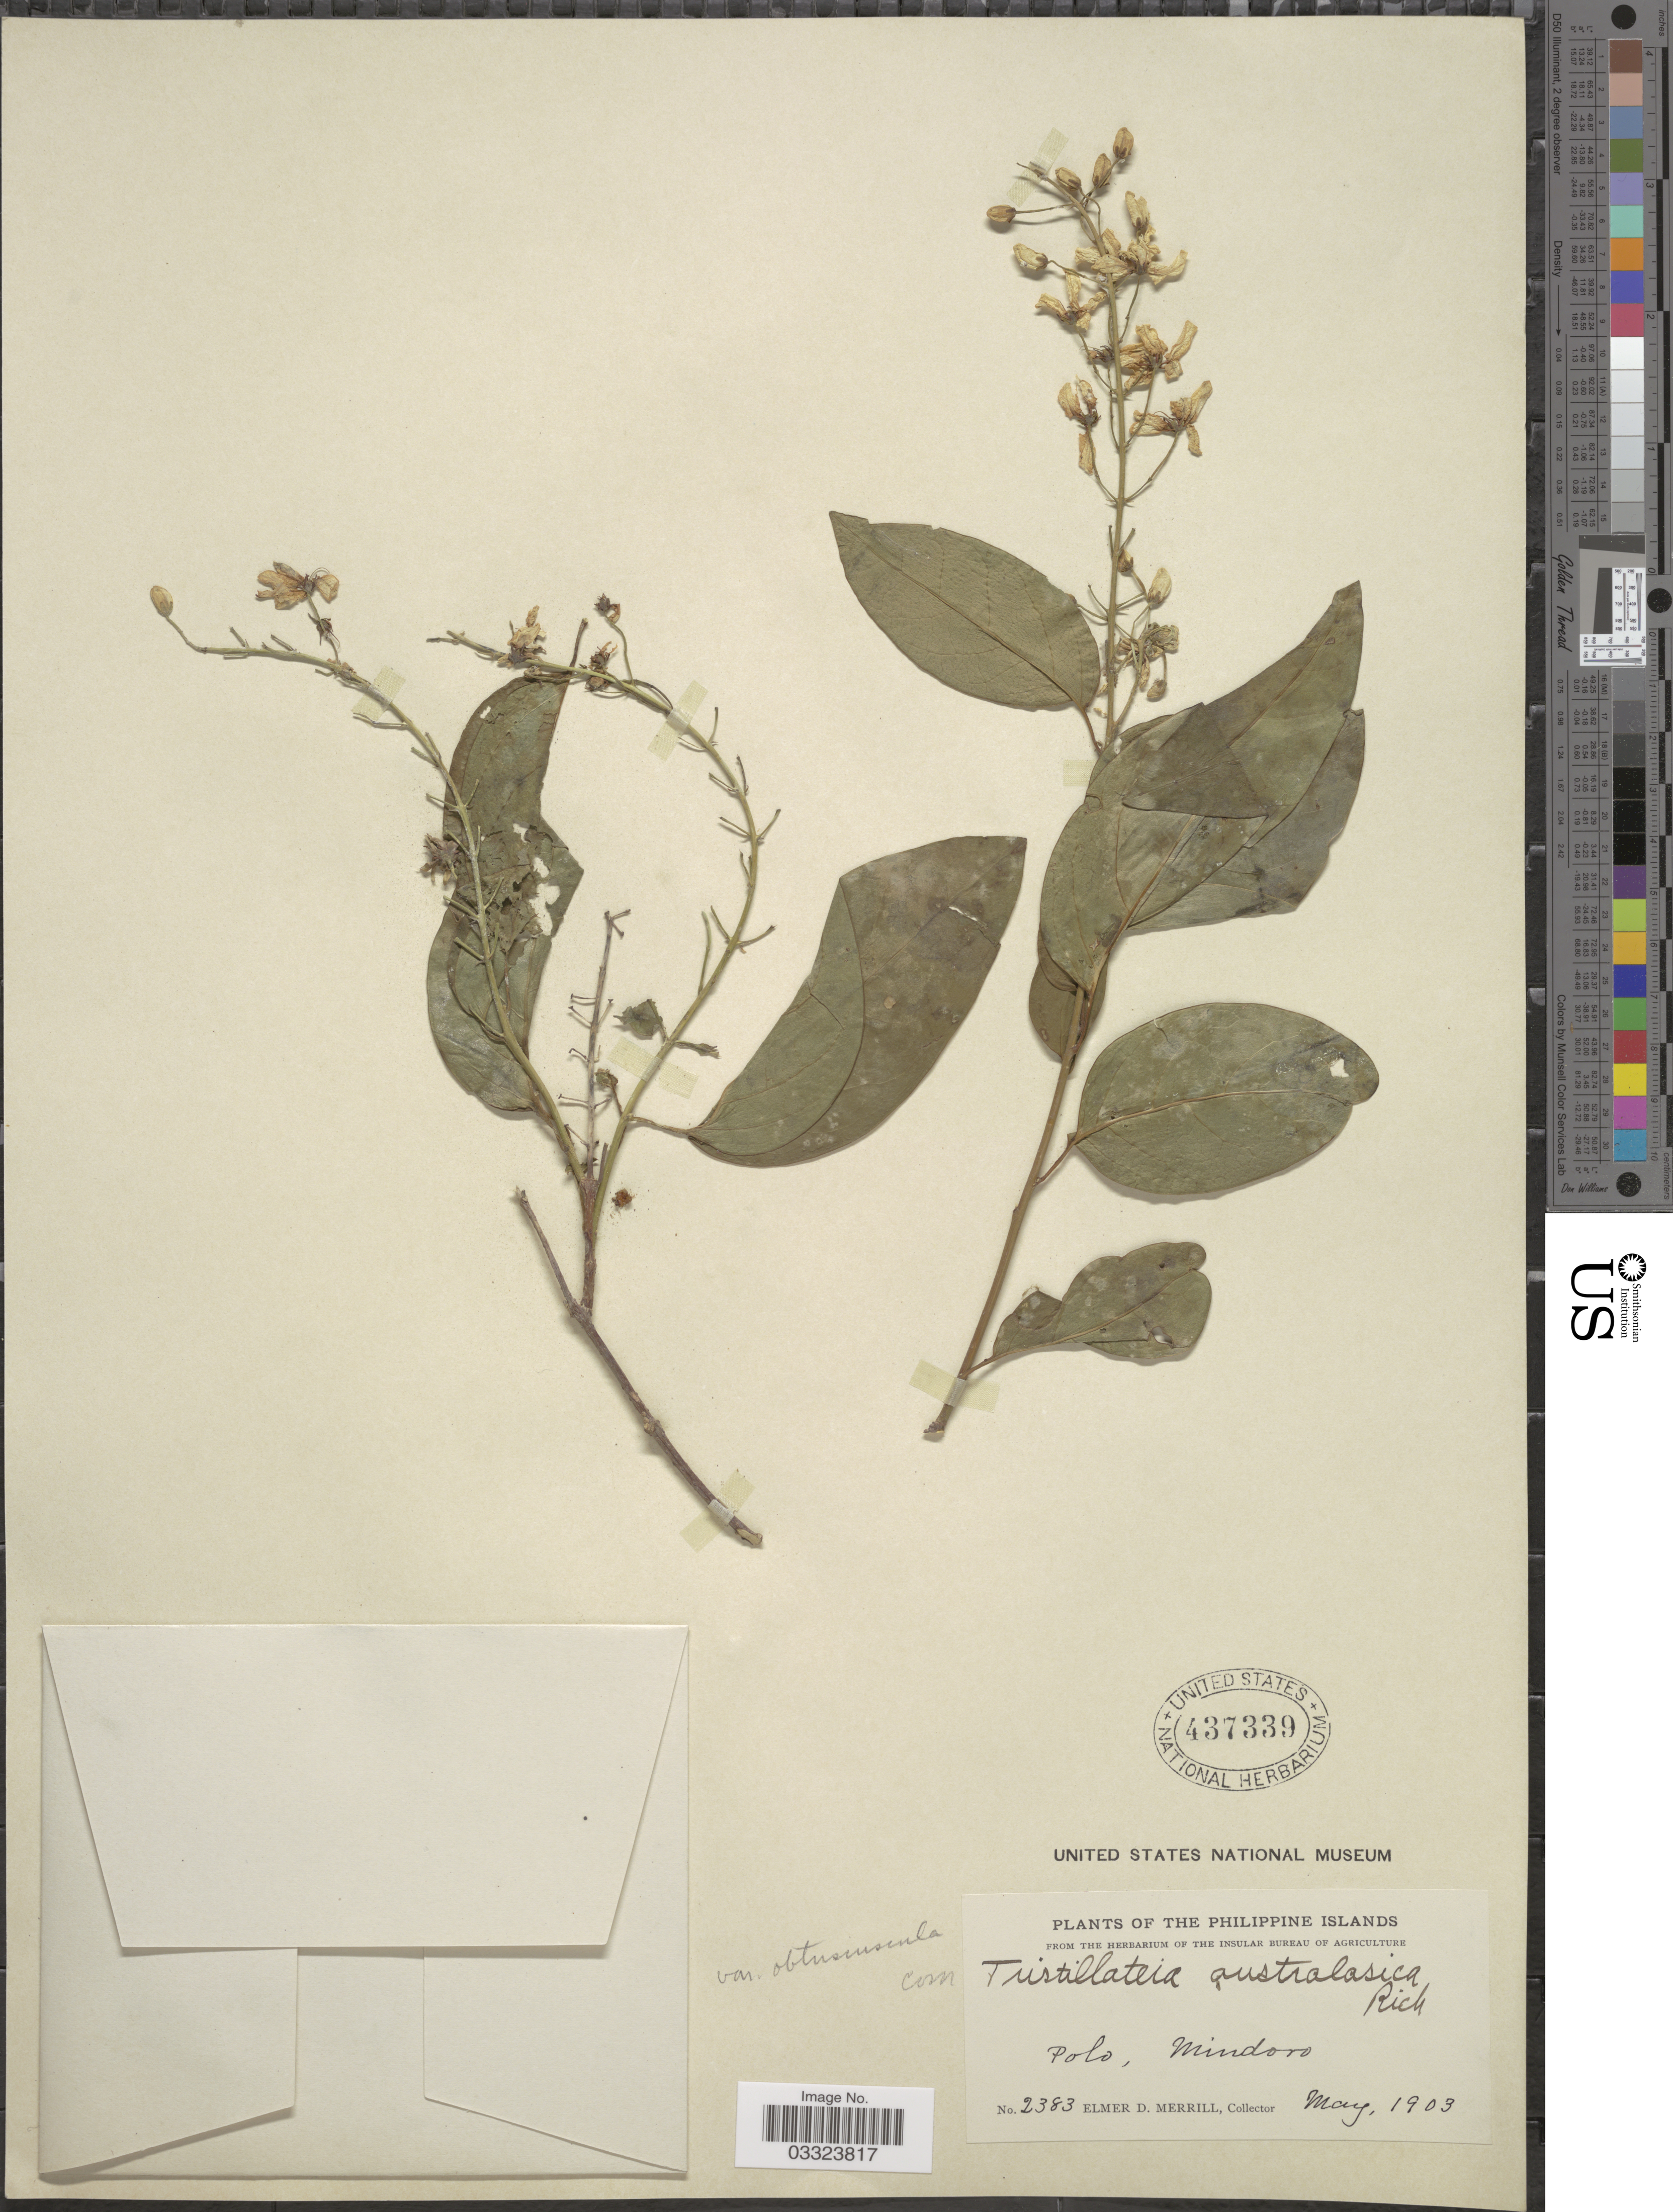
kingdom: Plantae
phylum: Tracheophyta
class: Magnoliopsida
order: Malpighiales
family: Malpighiaceae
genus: Tristellateia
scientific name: Tristellateia australasiae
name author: A. Rich.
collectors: E. D. Merrill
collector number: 2383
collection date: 1903-05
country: Philippines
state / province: Mimaropa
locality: Philippine Islands. Polo, Mindoro.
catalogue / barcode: US 437339